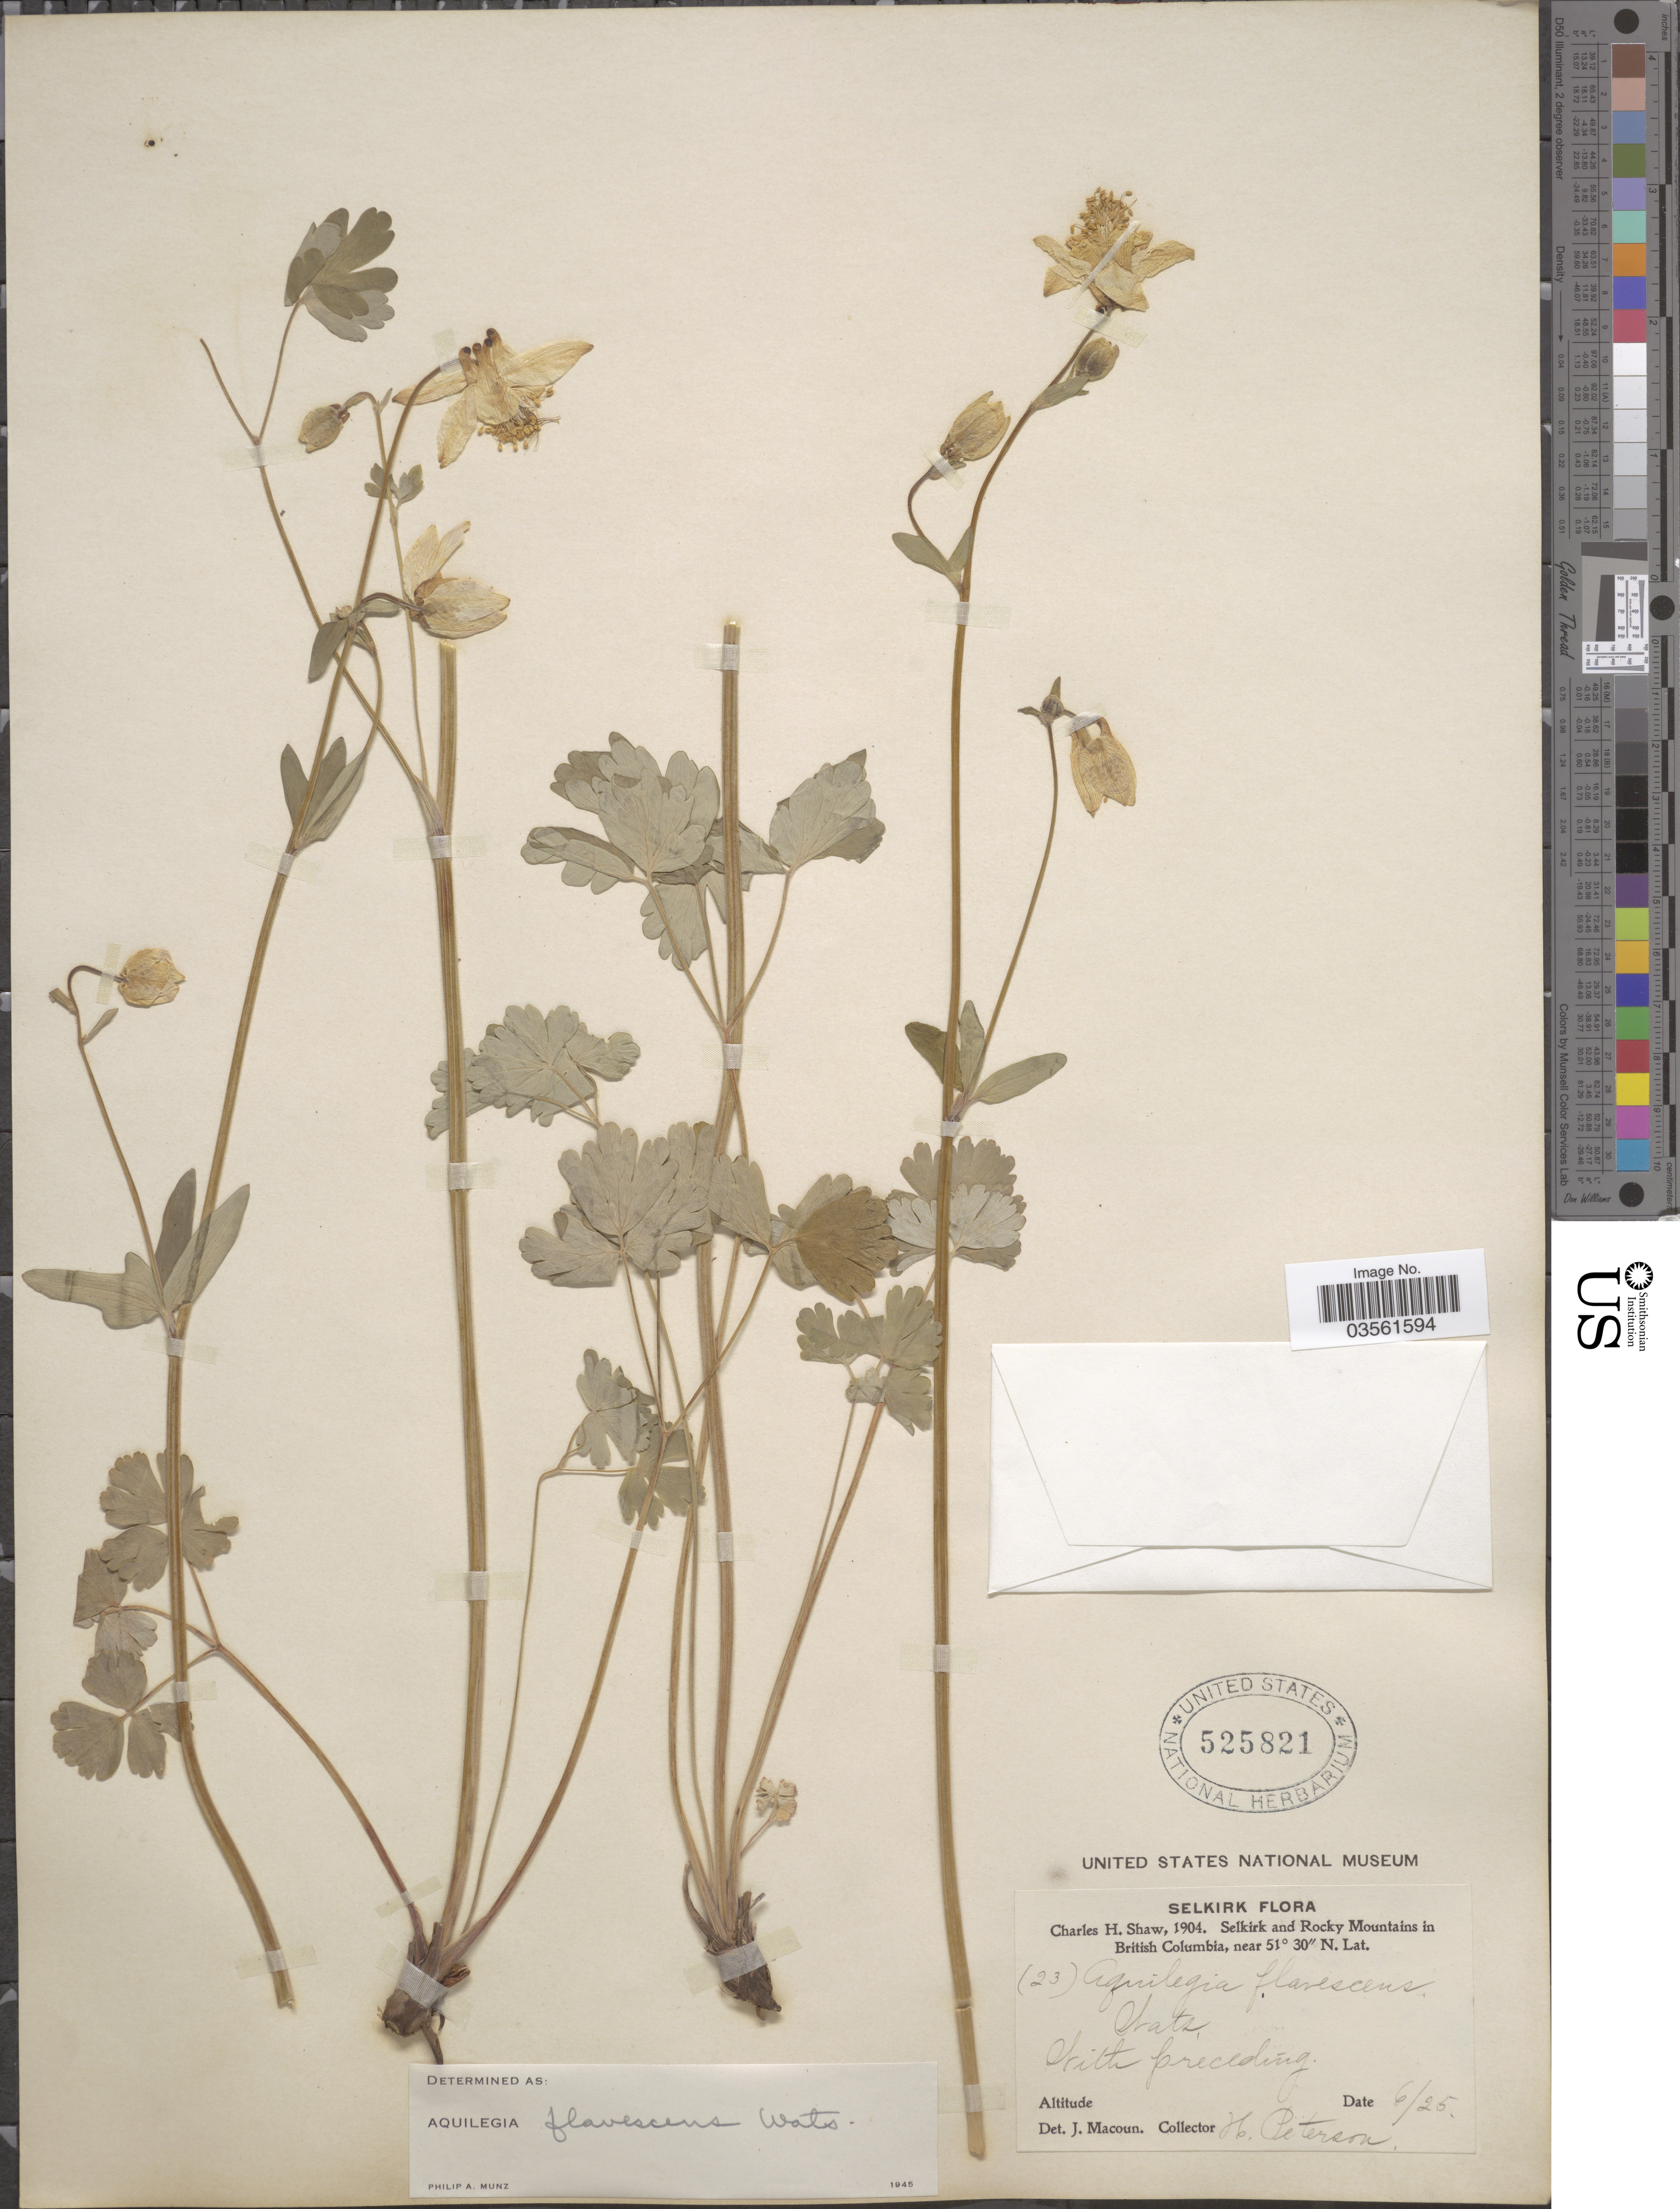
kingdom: Plantae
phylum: Tracheophyta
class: Magnoliopsida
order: Ranunculales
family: Ranunculaceae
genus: Aquilegia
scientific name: Aquilegia flavescens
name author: S. Watson in C. King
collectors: H. Peterson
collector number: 23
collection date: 1904-06-25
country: Canada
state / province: British Columbia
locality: Selkirk. Selkirk and Rocky Mountains in British Columbia.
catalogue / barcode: US 525821